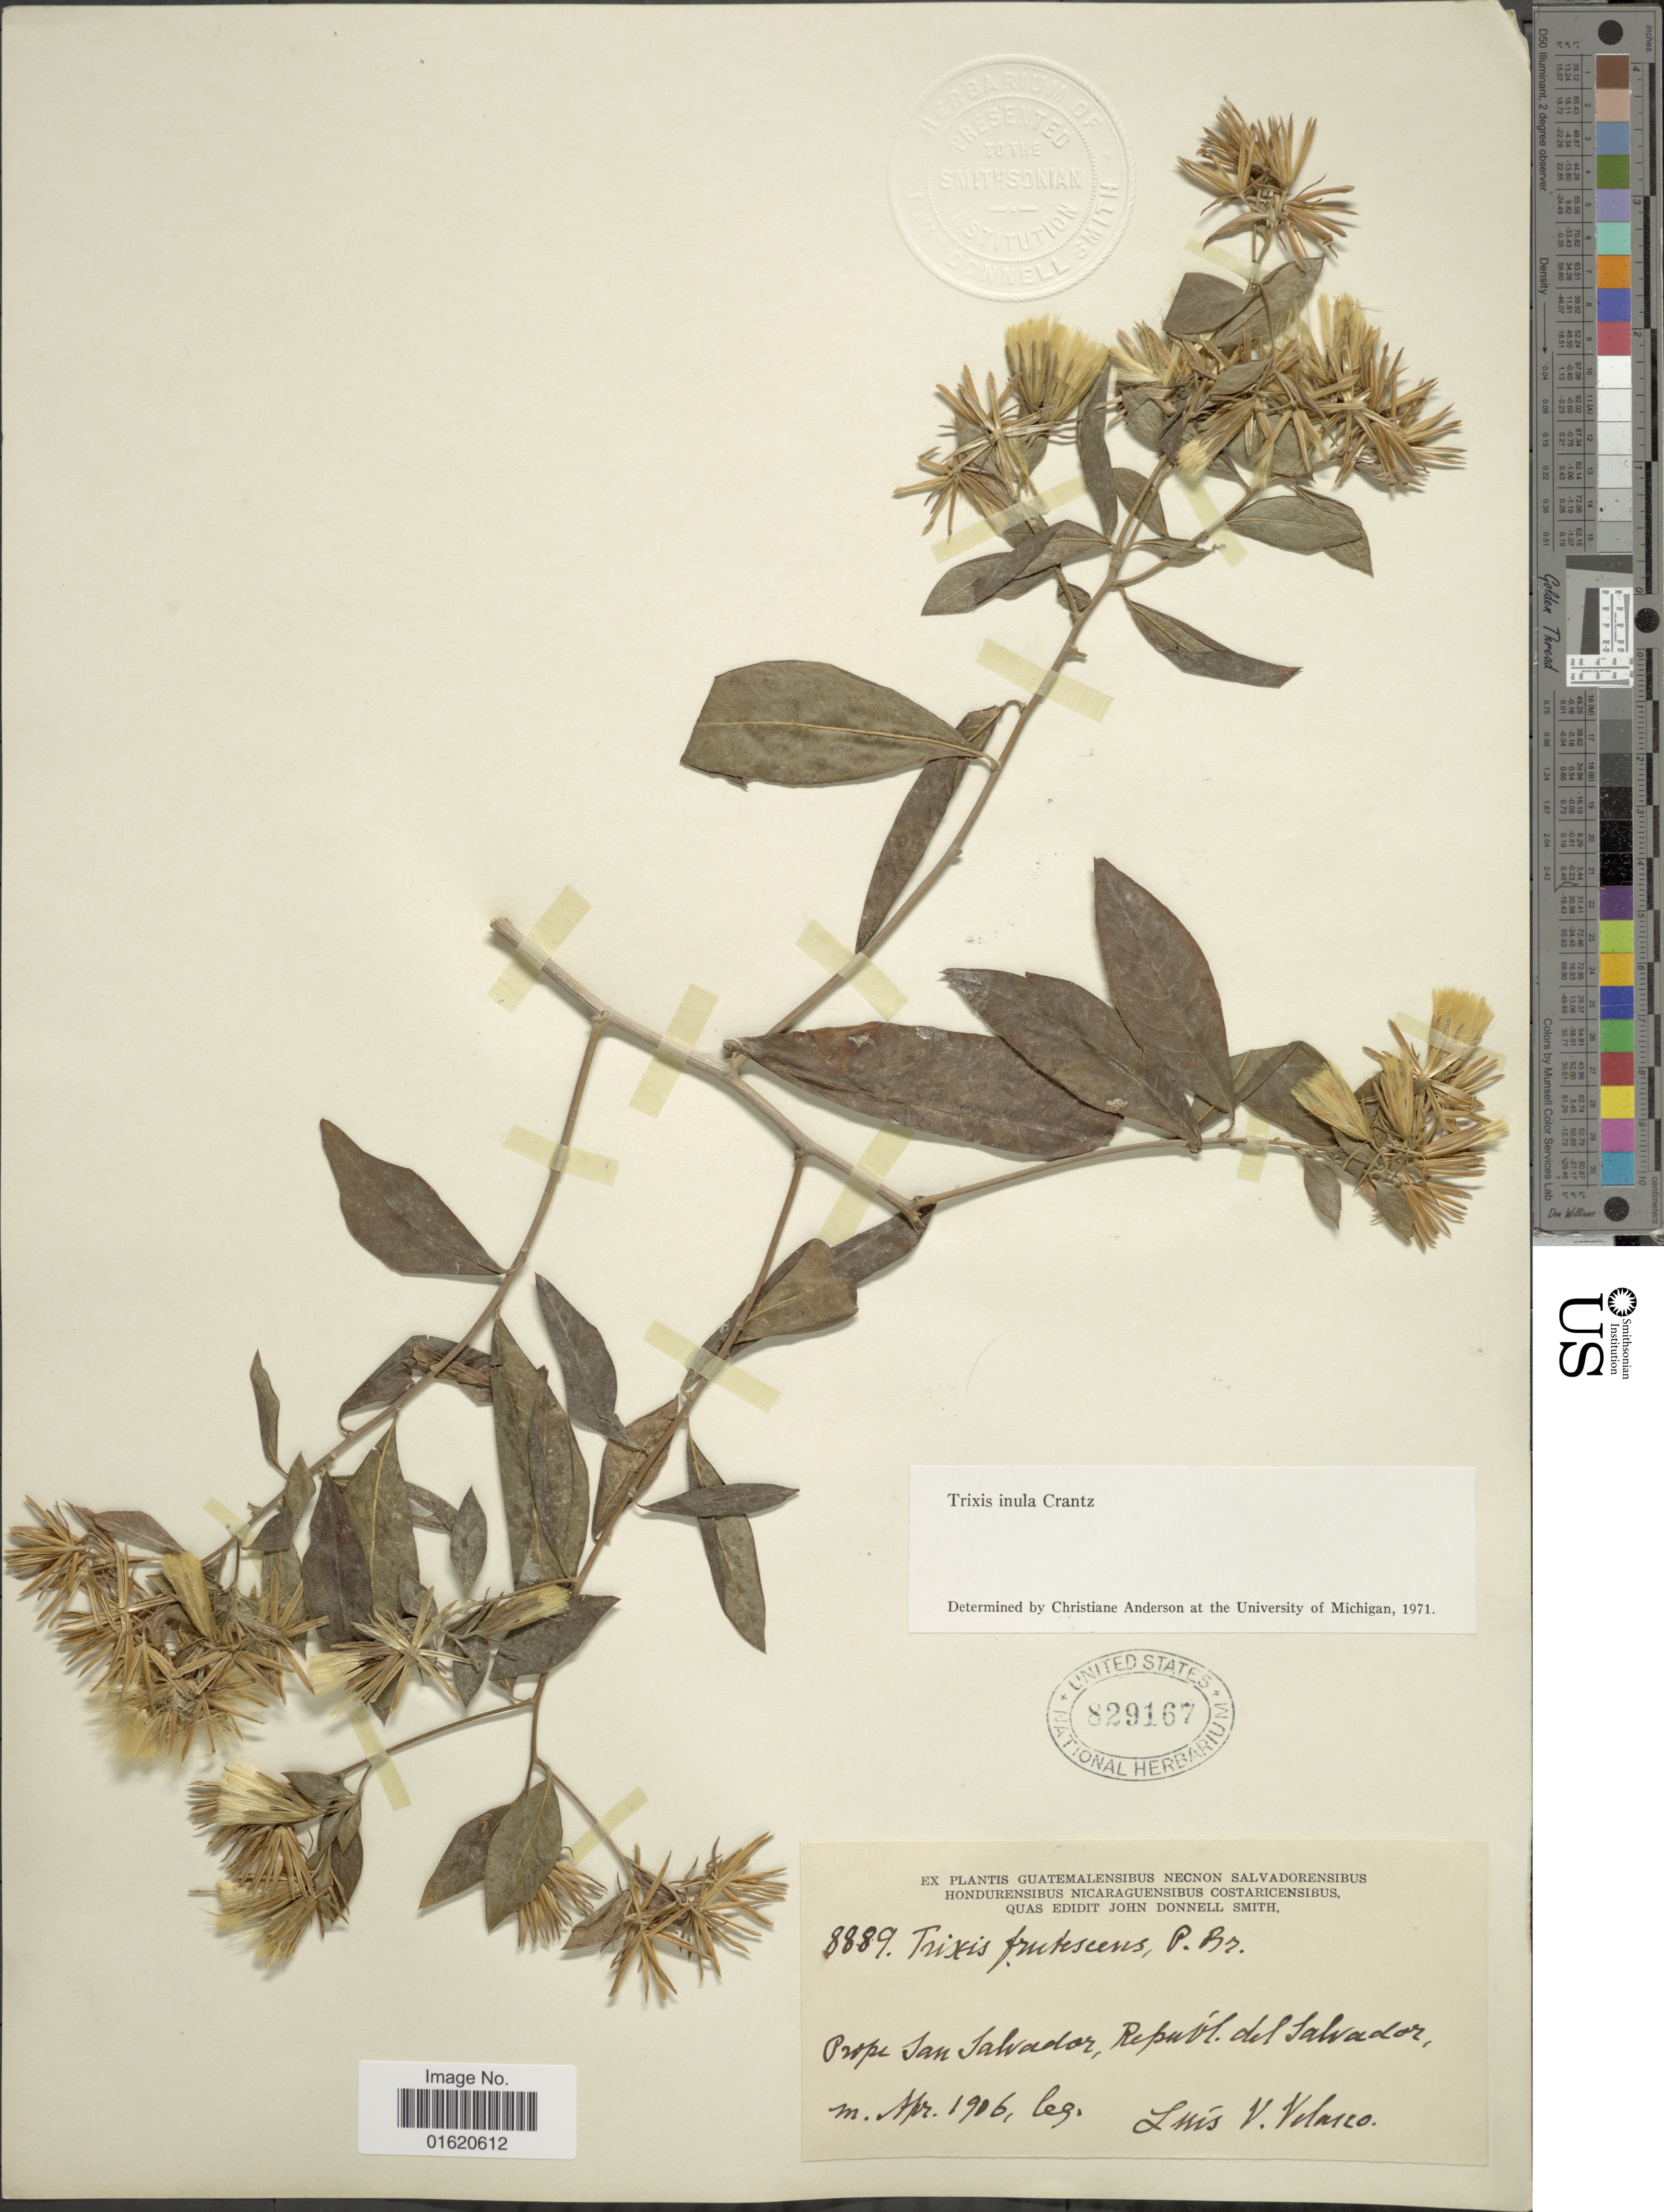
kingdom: Plantae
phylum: Tracheophyta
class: Magnoliopsida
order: Asterales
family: Asteraceae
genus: Trixis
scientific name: Trixis inula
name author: Crantz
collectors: L. Velasco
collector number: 8889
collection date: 1906-04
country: El Salvador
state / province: San Salvador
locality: Prope San Salvador, Republ. del Salvador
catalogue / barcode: US 829167